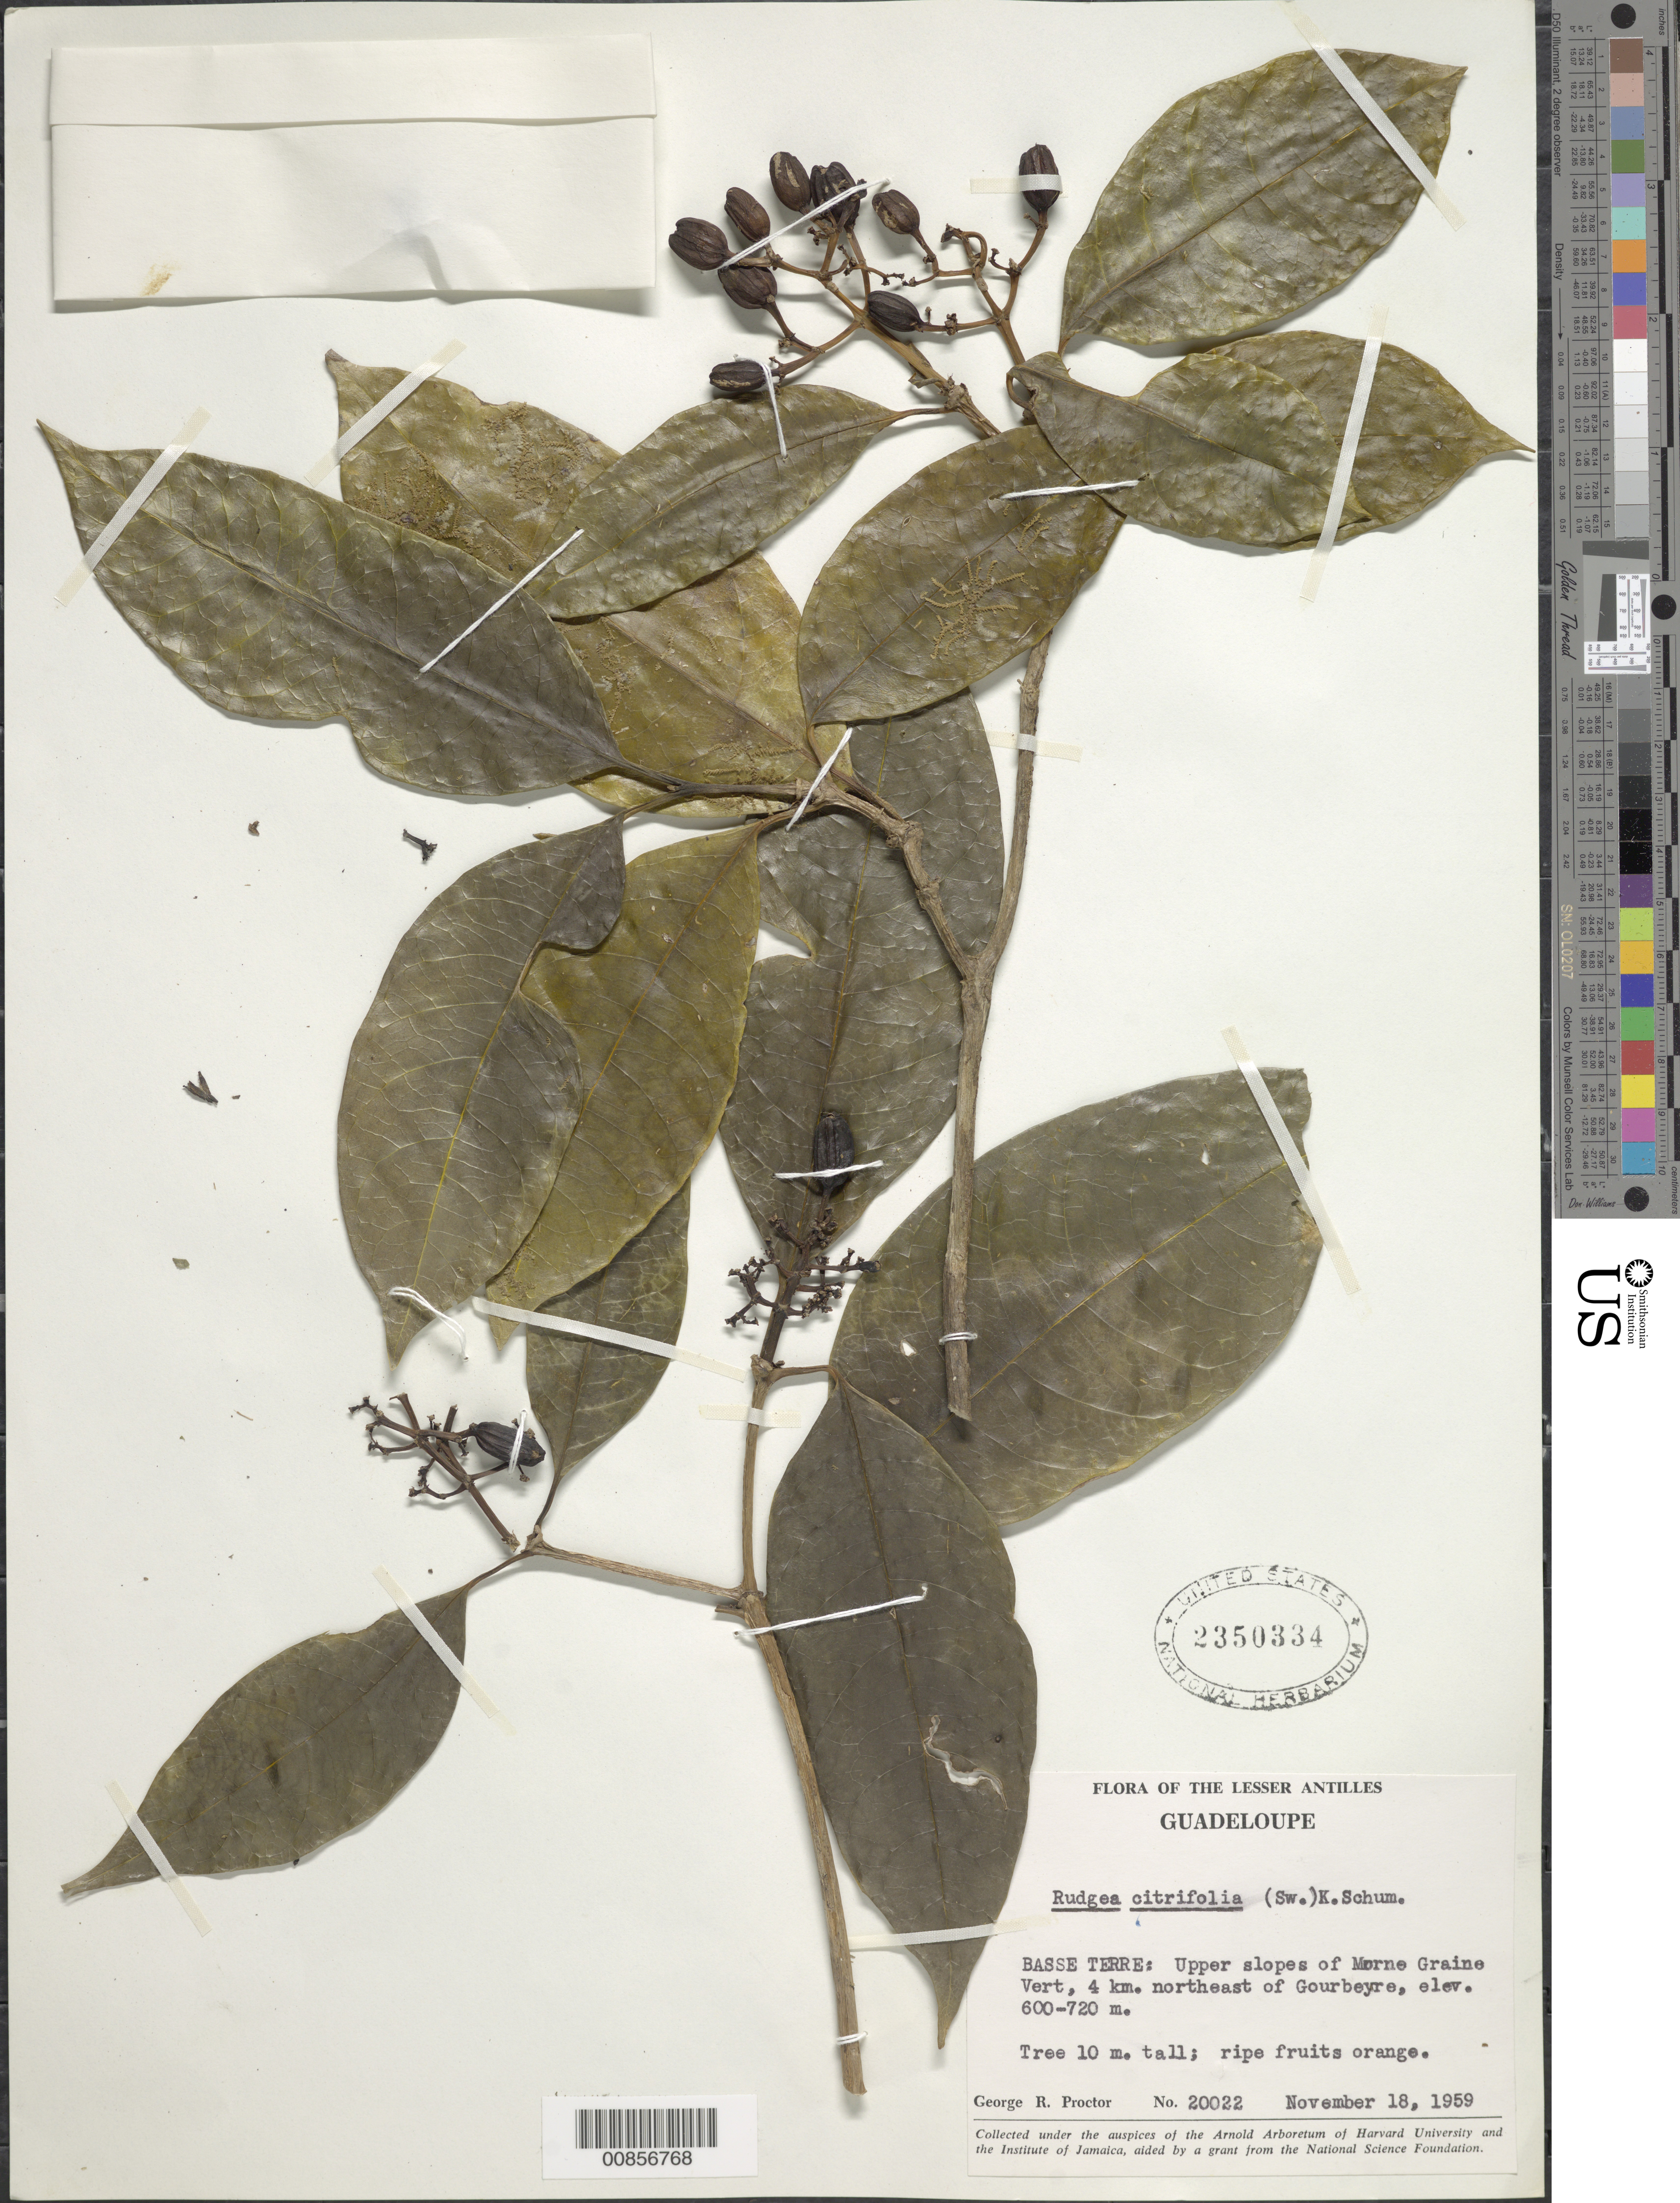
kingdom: Plantae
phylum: Tracheophyta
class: Magnoliopsida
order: Gentianales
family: Rubiaceae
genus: Rudgea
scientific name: Rudgea citrifolia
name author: (Sw.) K. Schum.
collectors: G. R. Proctor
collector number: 2350334?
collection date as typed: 18 Nov 1959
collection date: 1959-11-18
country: Guadeloupe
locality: Basse Terre: Upper slopes of Morne Graine Vert, 4 km northeast of Gourbeyre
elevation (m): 600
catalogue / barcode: US 2350334